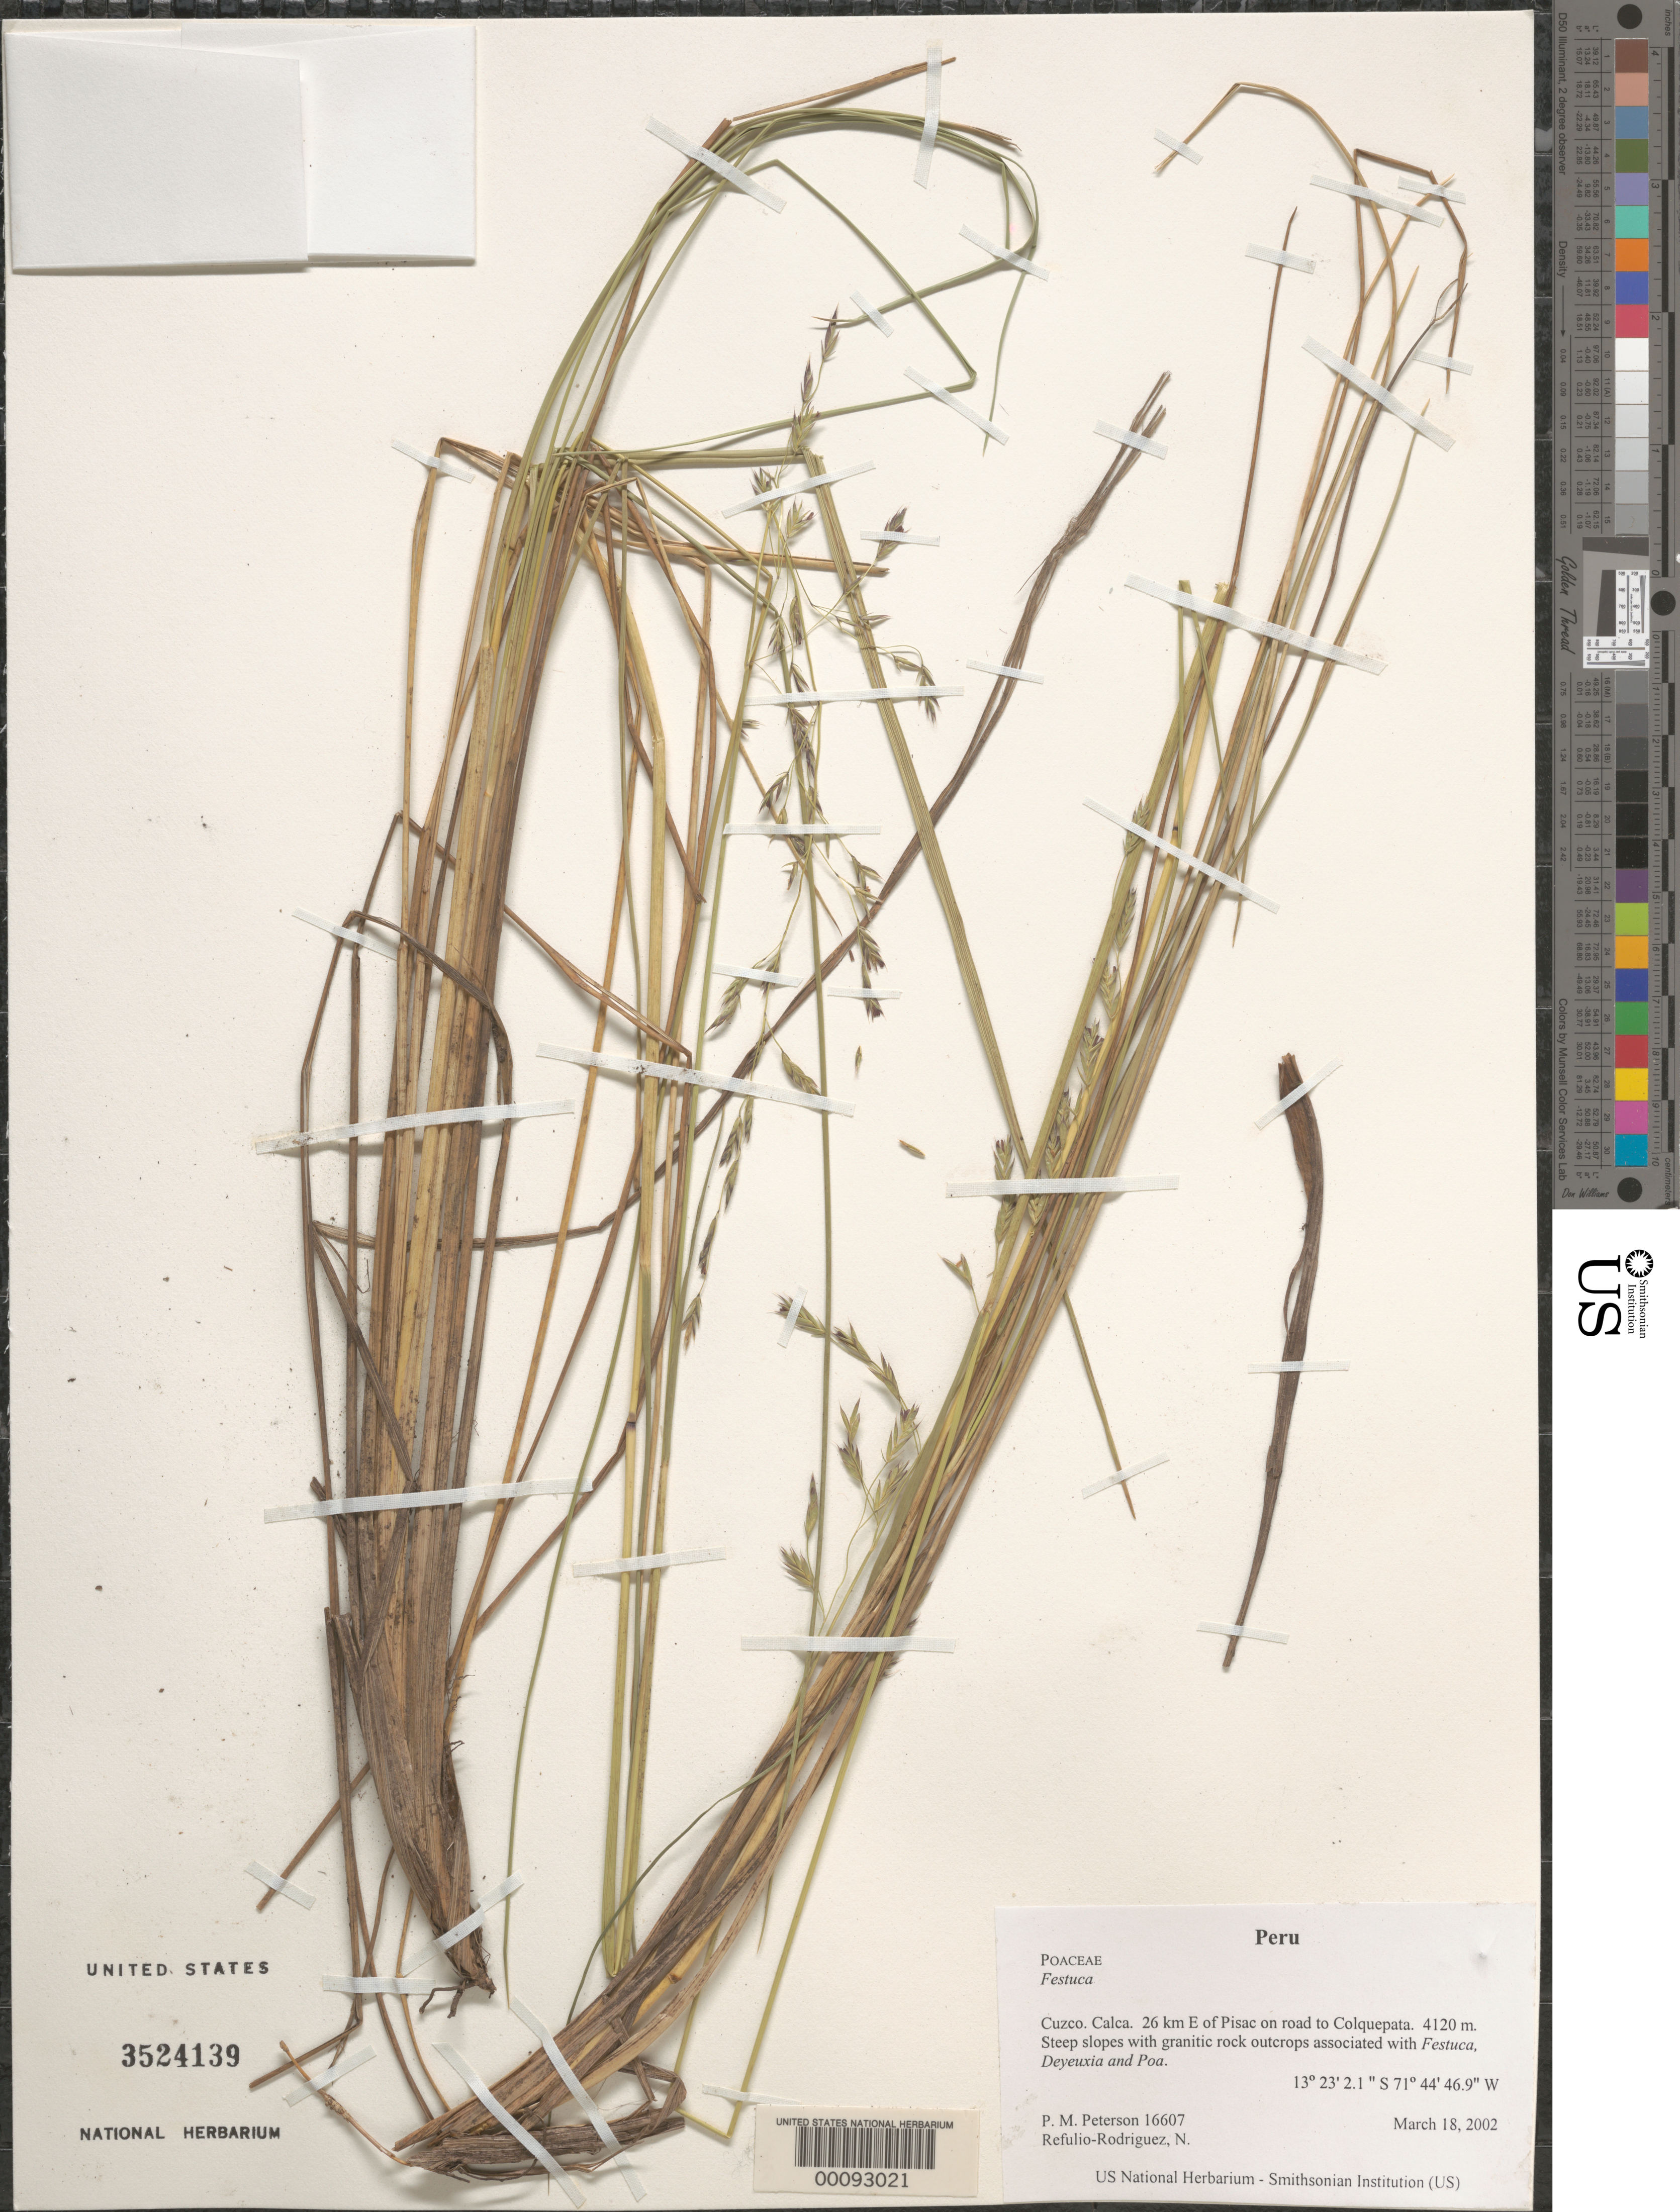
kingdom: Plantae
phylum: Tracheophyta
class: Liliopsida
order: Poales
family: Poaceae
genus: Festuca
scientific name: Festuca sp.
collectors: P. M. Peterson & N. Refulio-Rodríguez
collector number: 16607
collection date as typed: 18 Mar 2002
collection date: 2002-03-18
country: Peru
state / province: Cusco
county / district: Calca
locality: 26 km E of Pisac on road to Colquepata.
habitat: Steep slopes with granitic rock outcrops associated with ~Festuca, Deyeuxia and Poa~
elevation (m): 4120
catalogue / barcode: US 3524139